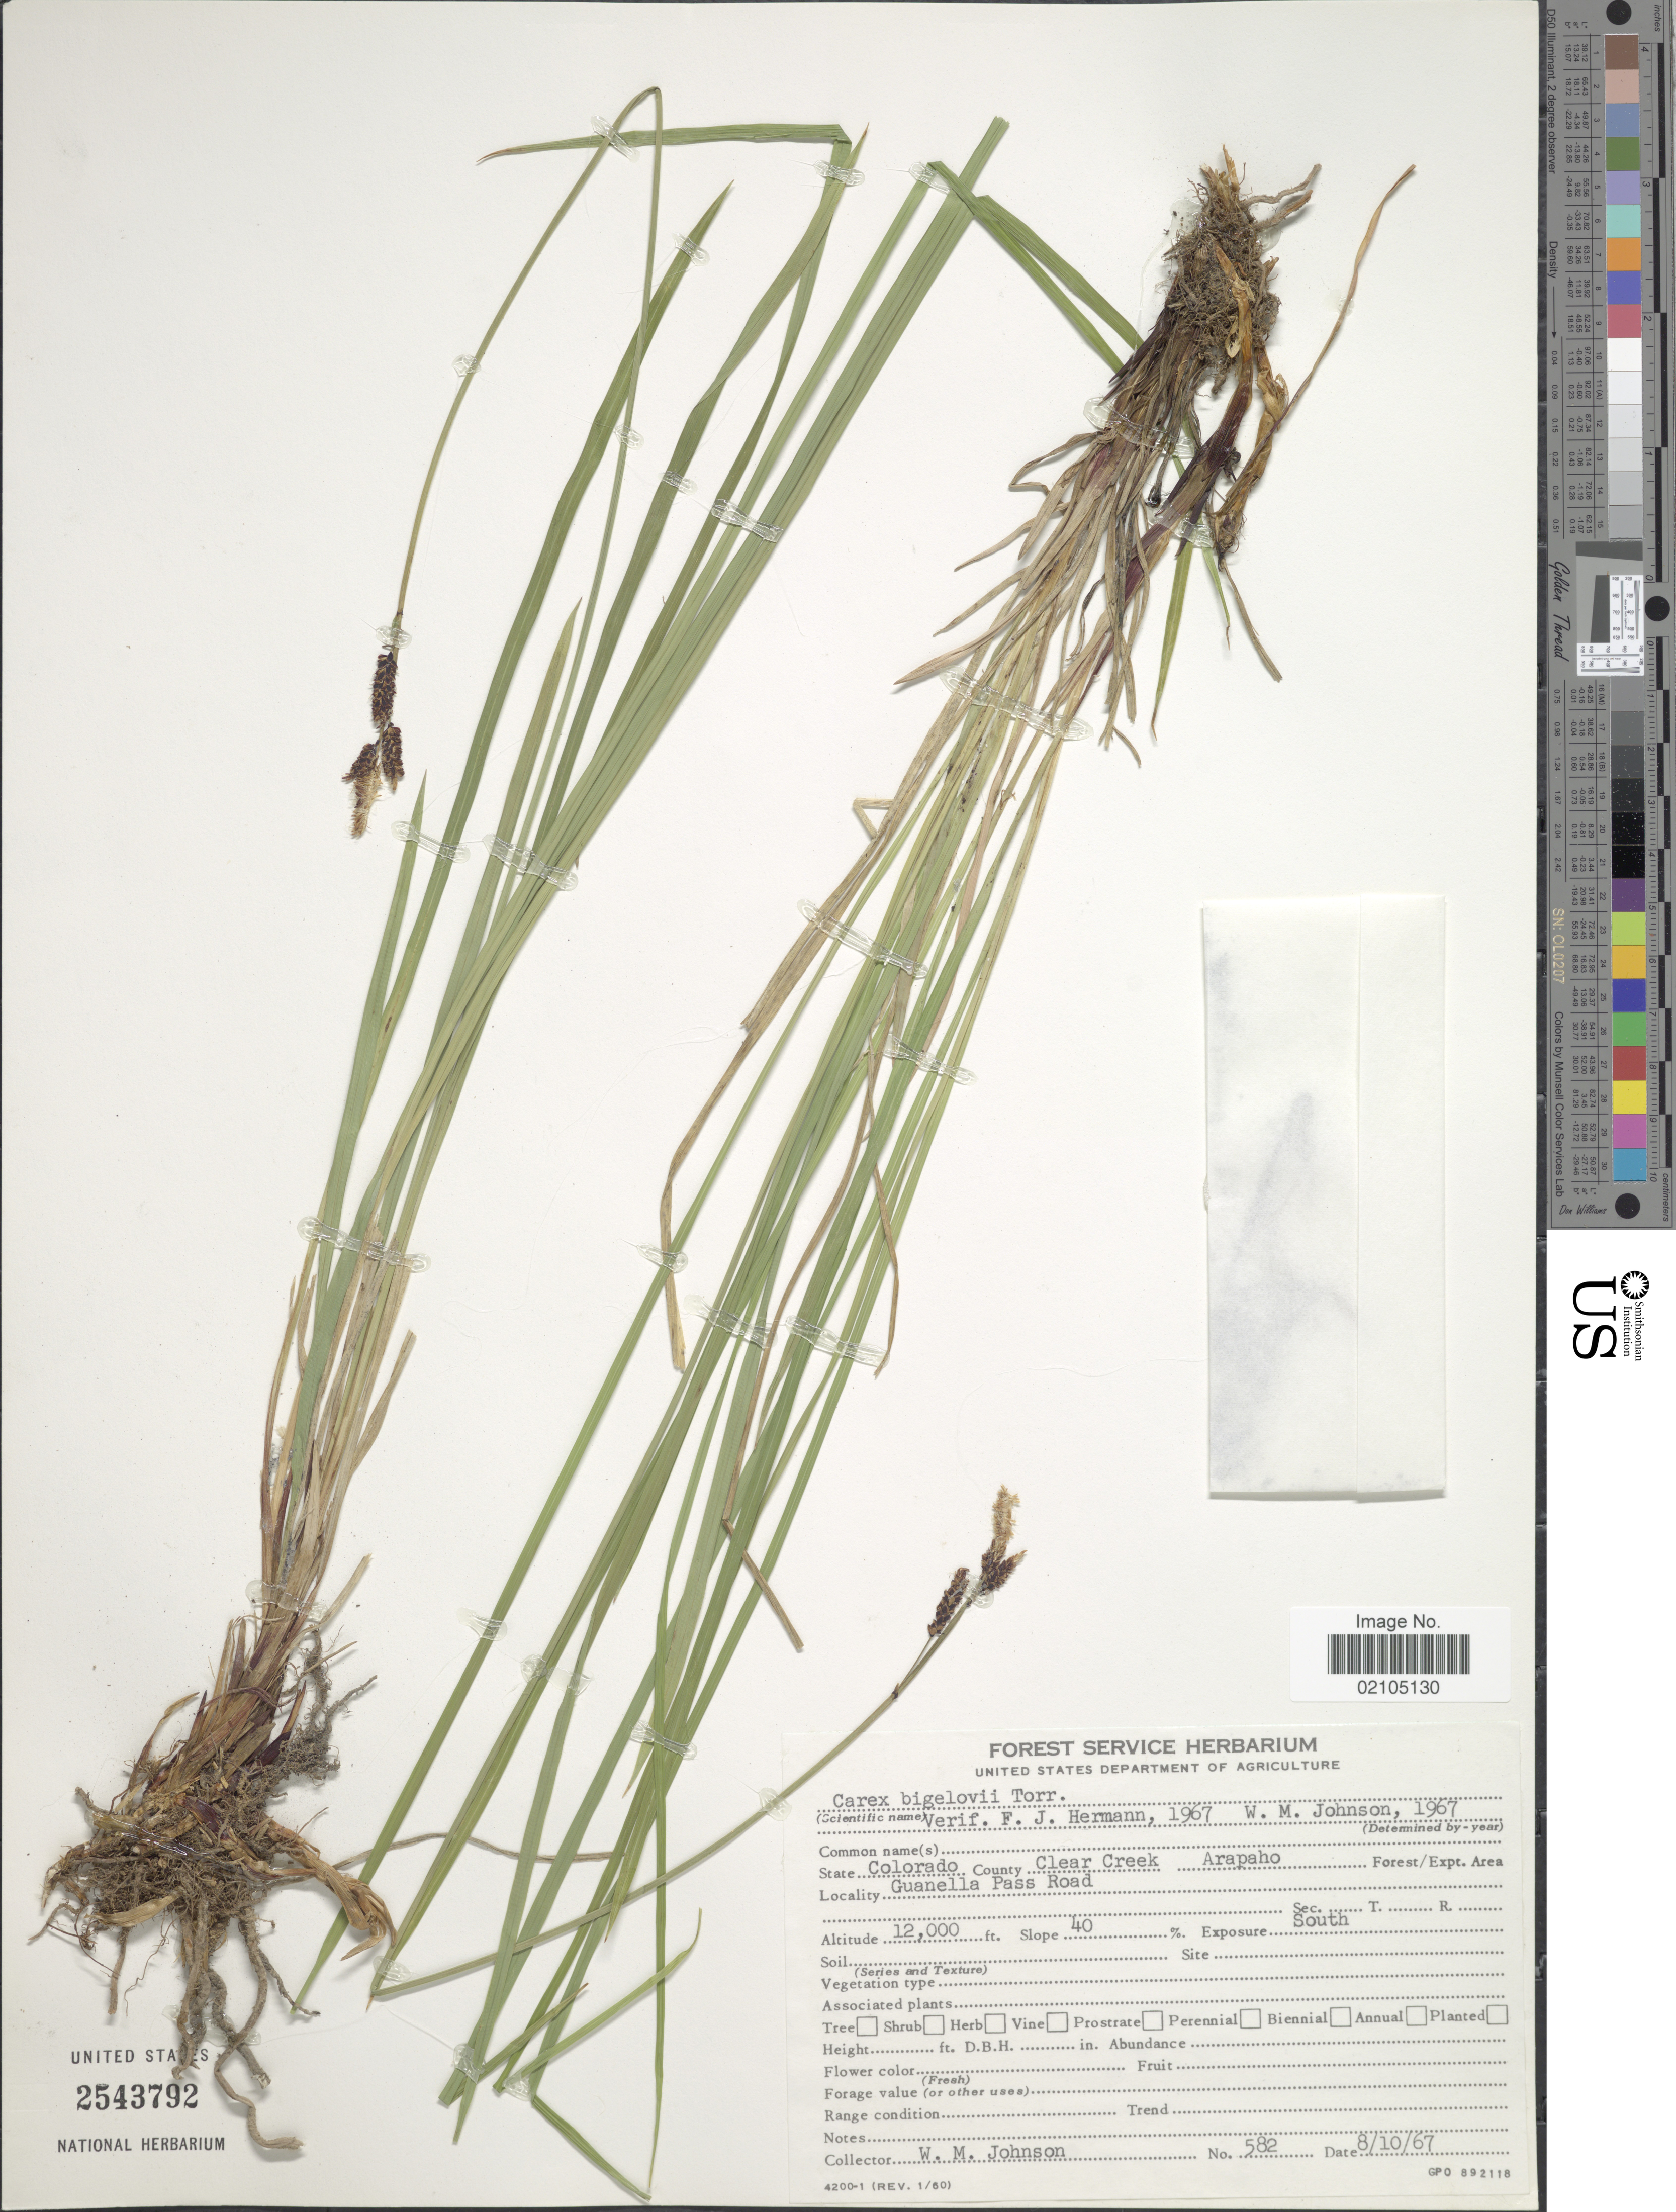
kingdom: Plantae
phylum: Tracheophyta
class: Liliopsida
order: Poales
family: Cyperaceae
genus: Carex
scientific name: Carex bigelowii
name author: Torr. ex Schwein.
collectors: W. M. Johnson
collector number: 582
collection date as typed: Transcribed d/m/y: 10/8/67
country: United States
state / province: Colorado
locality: County: Clear Creek. Arapaho Forest/Expt. Area. Guanella Pass Road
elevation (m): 3658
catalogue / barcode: US 2543792